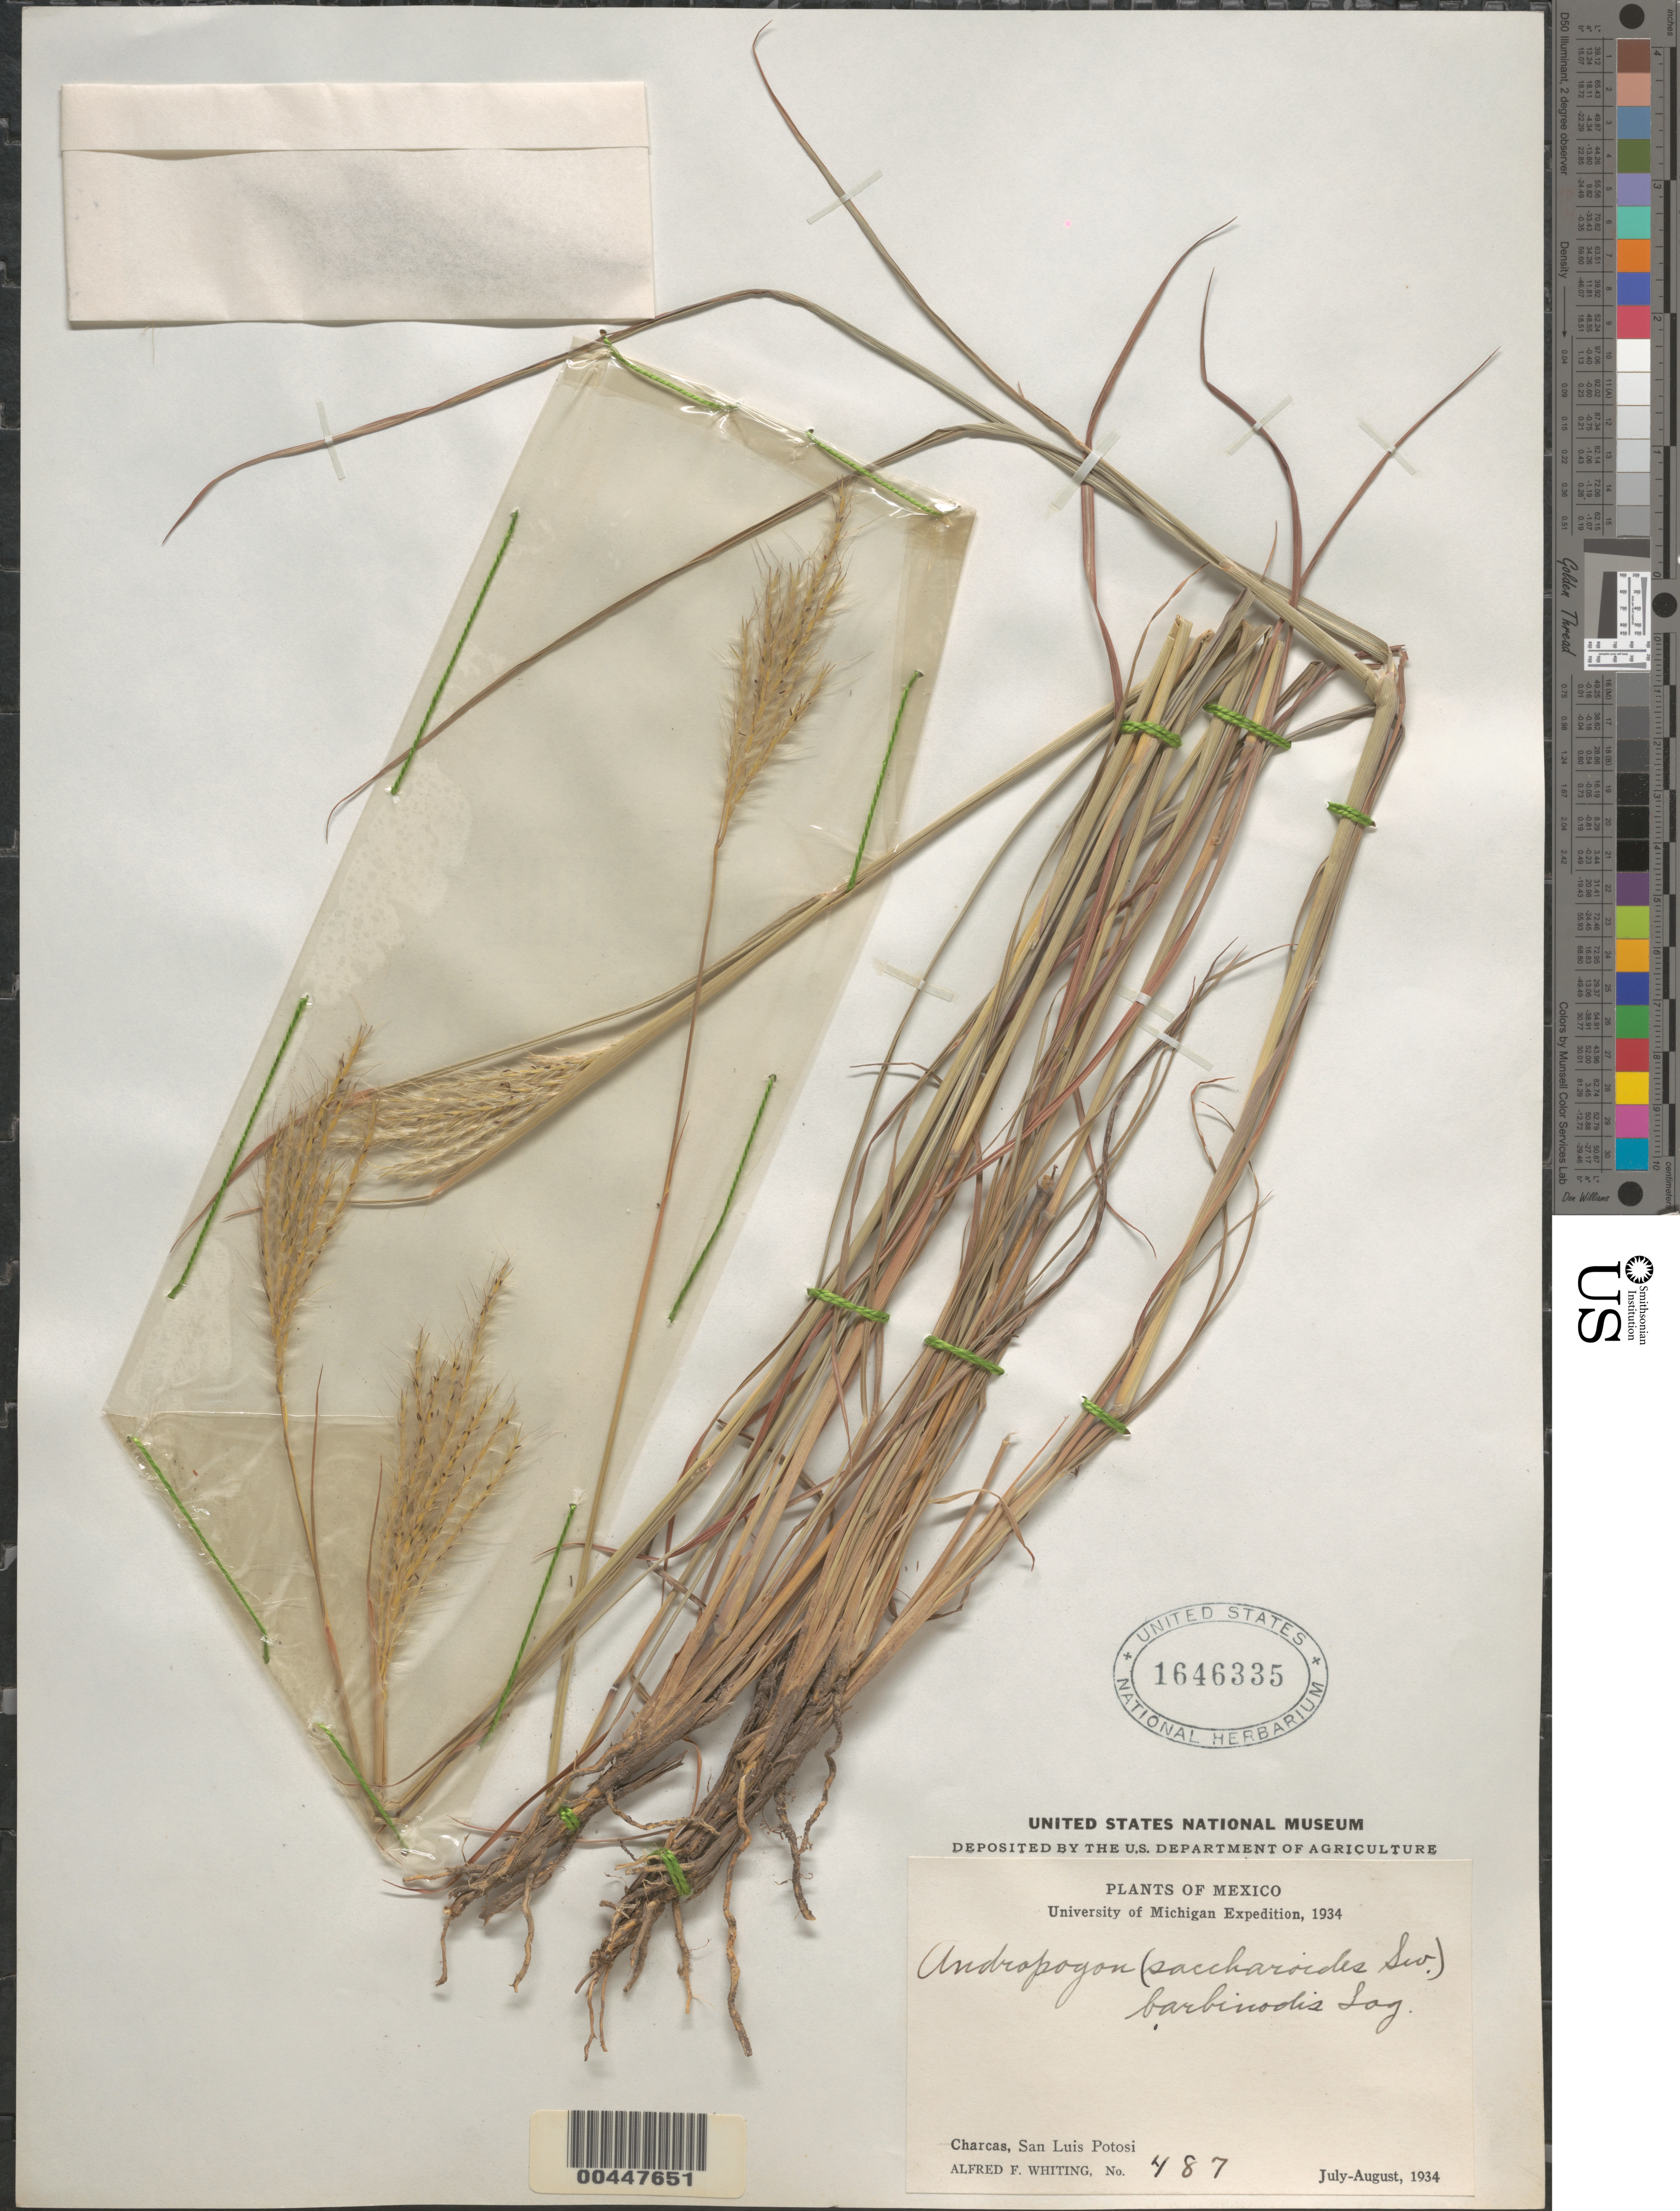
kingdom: Plantae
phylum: Tracheophyta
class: Liliopsida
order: Poales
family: Poaceae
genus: Andropogon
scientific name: Andropogon barbinodis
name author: Lag.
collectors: A. F. Whiting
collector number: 487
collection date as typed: Jul 1934 to Aug 1934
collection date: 1934-07/1934-08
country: Mexico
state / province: San Luis Potosi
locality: Charcas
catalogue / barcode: US 1646335